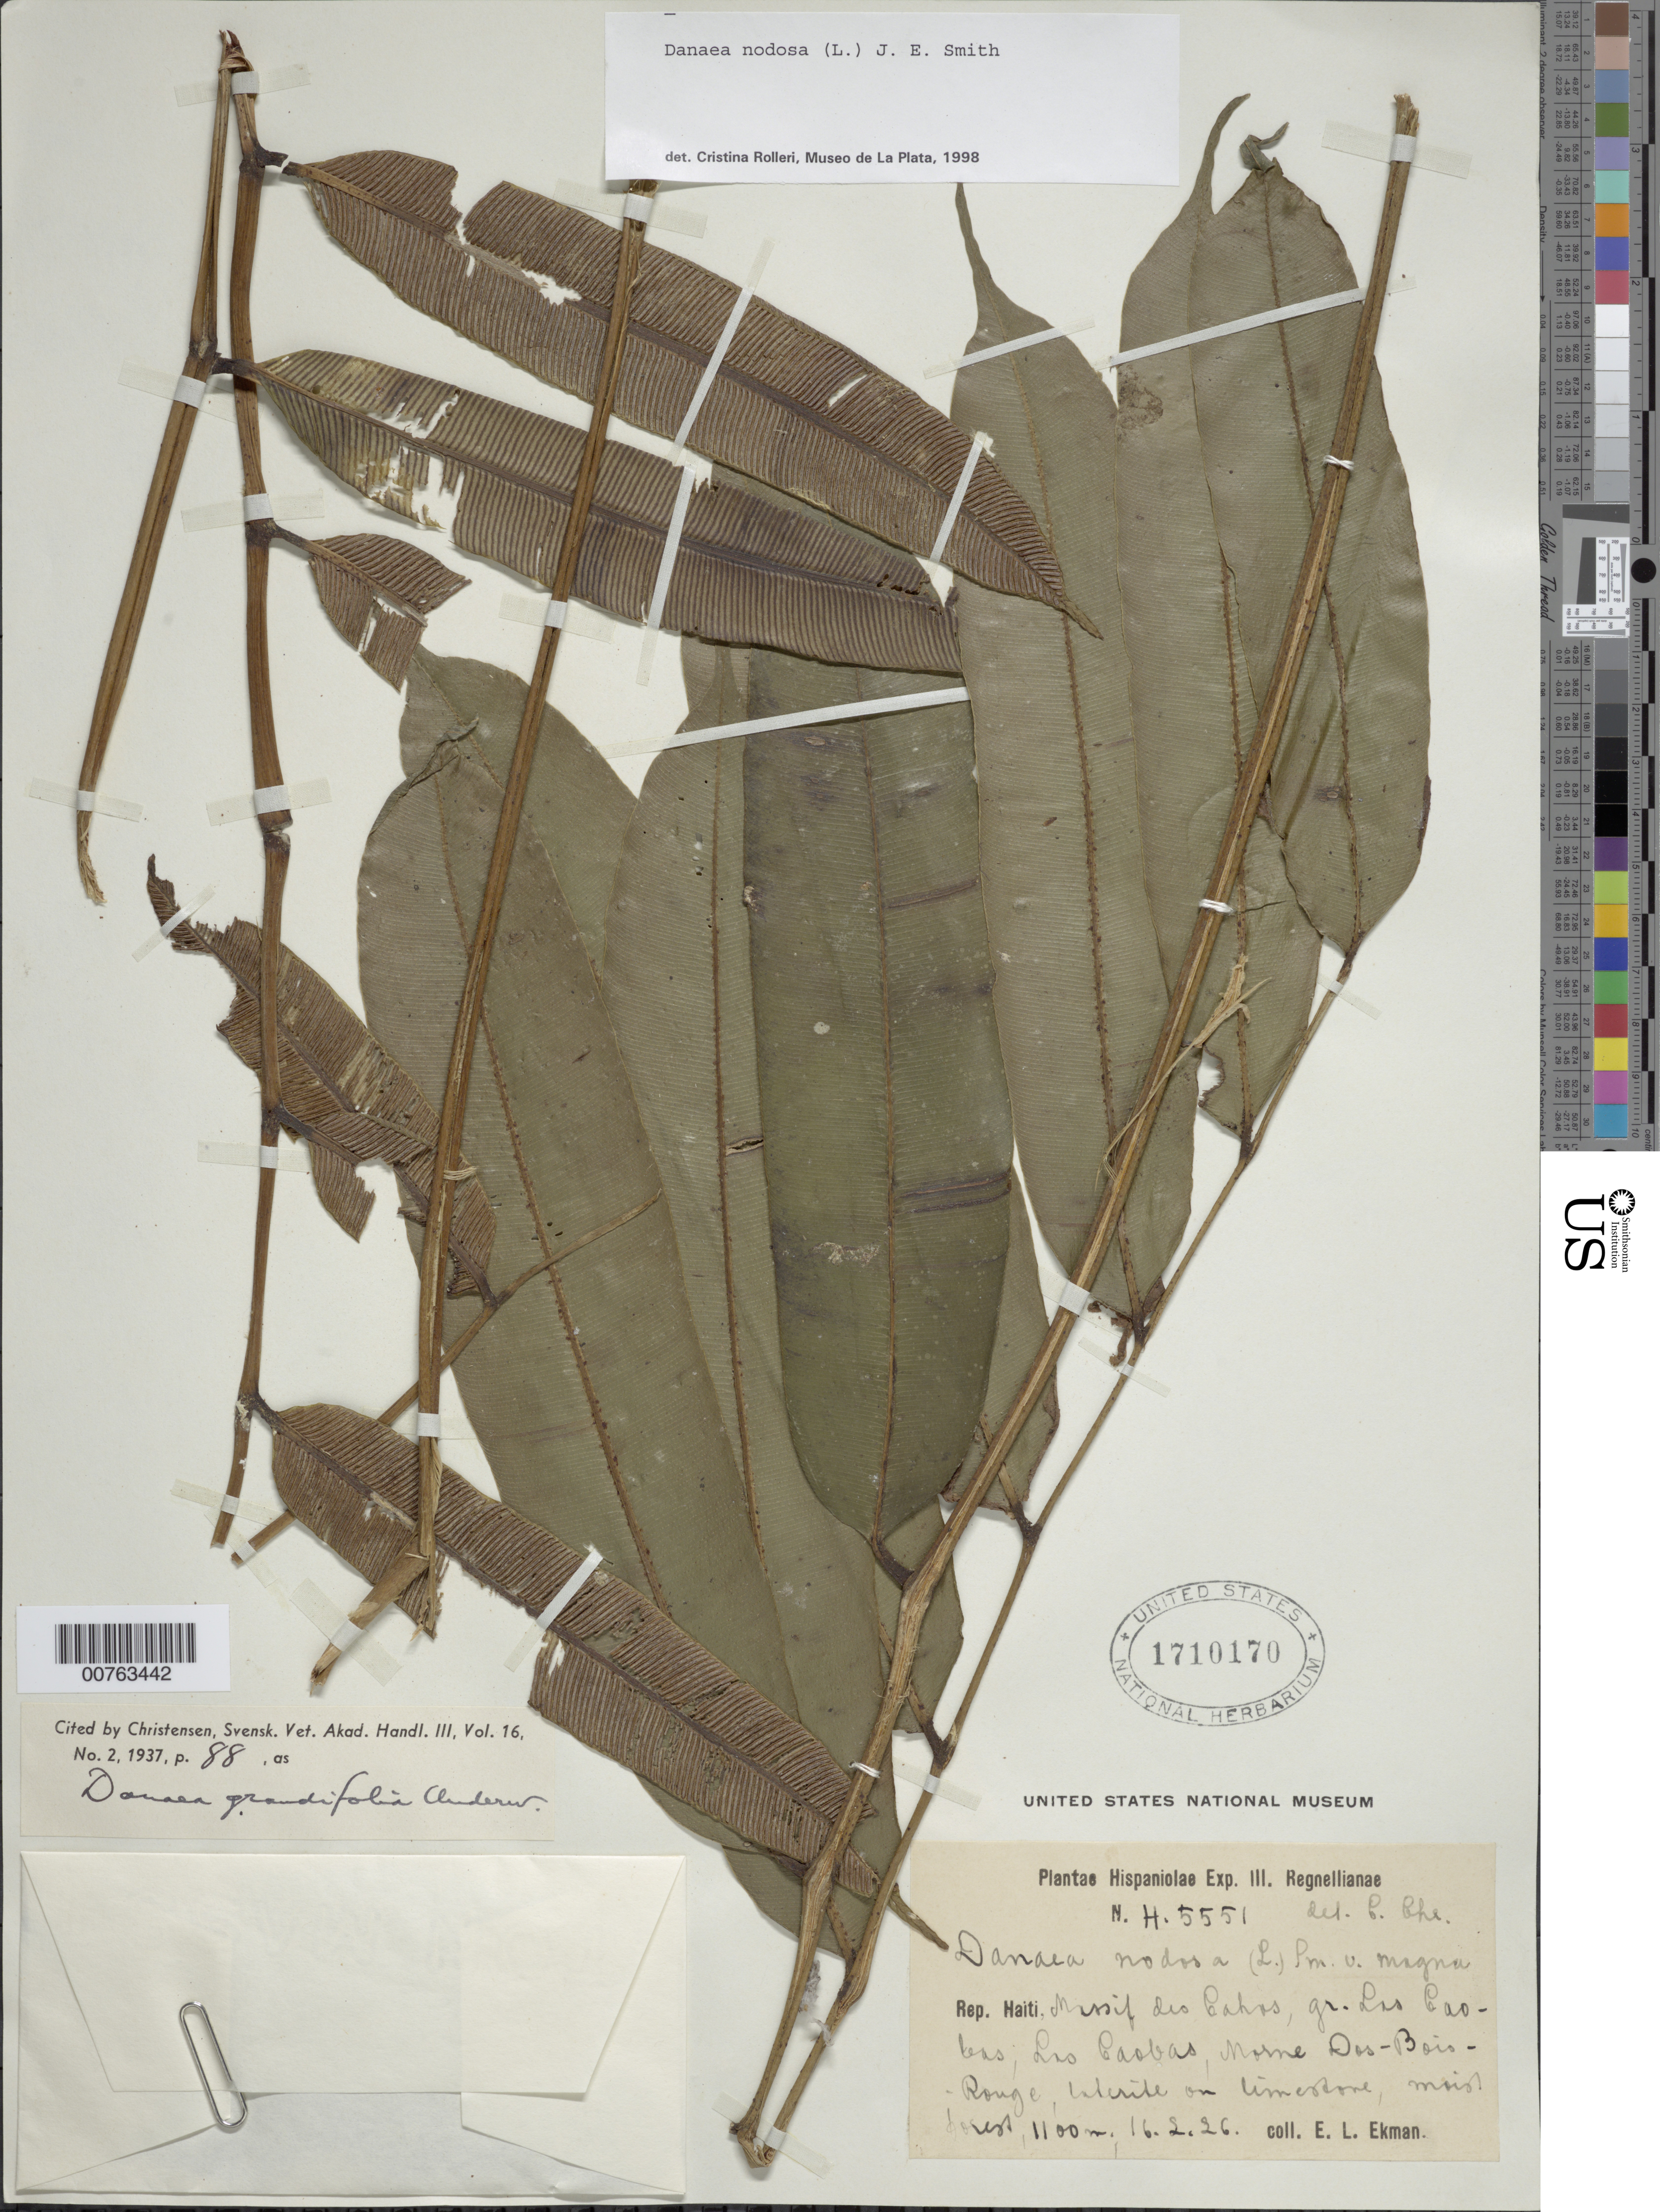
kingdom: Plantae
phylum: Tracheophyta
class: Polypodiopsida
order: Marattiales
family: Marattiaceae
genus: Danaea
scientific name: Danaea nodosa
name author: (L.) Sm.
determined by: Rolleri, Cristina H.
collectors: E. L. Ekman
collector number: H 5551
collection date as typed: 16 Feb 1926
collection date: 1926-02-16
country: Haiti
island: Hispaniola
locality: Massif de Cahos, gr. Las Caobas, Las Caobas, Morne Des-Bois-Rouge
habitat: On limestone, moist forest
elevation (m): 1100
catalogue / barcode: US 1710170